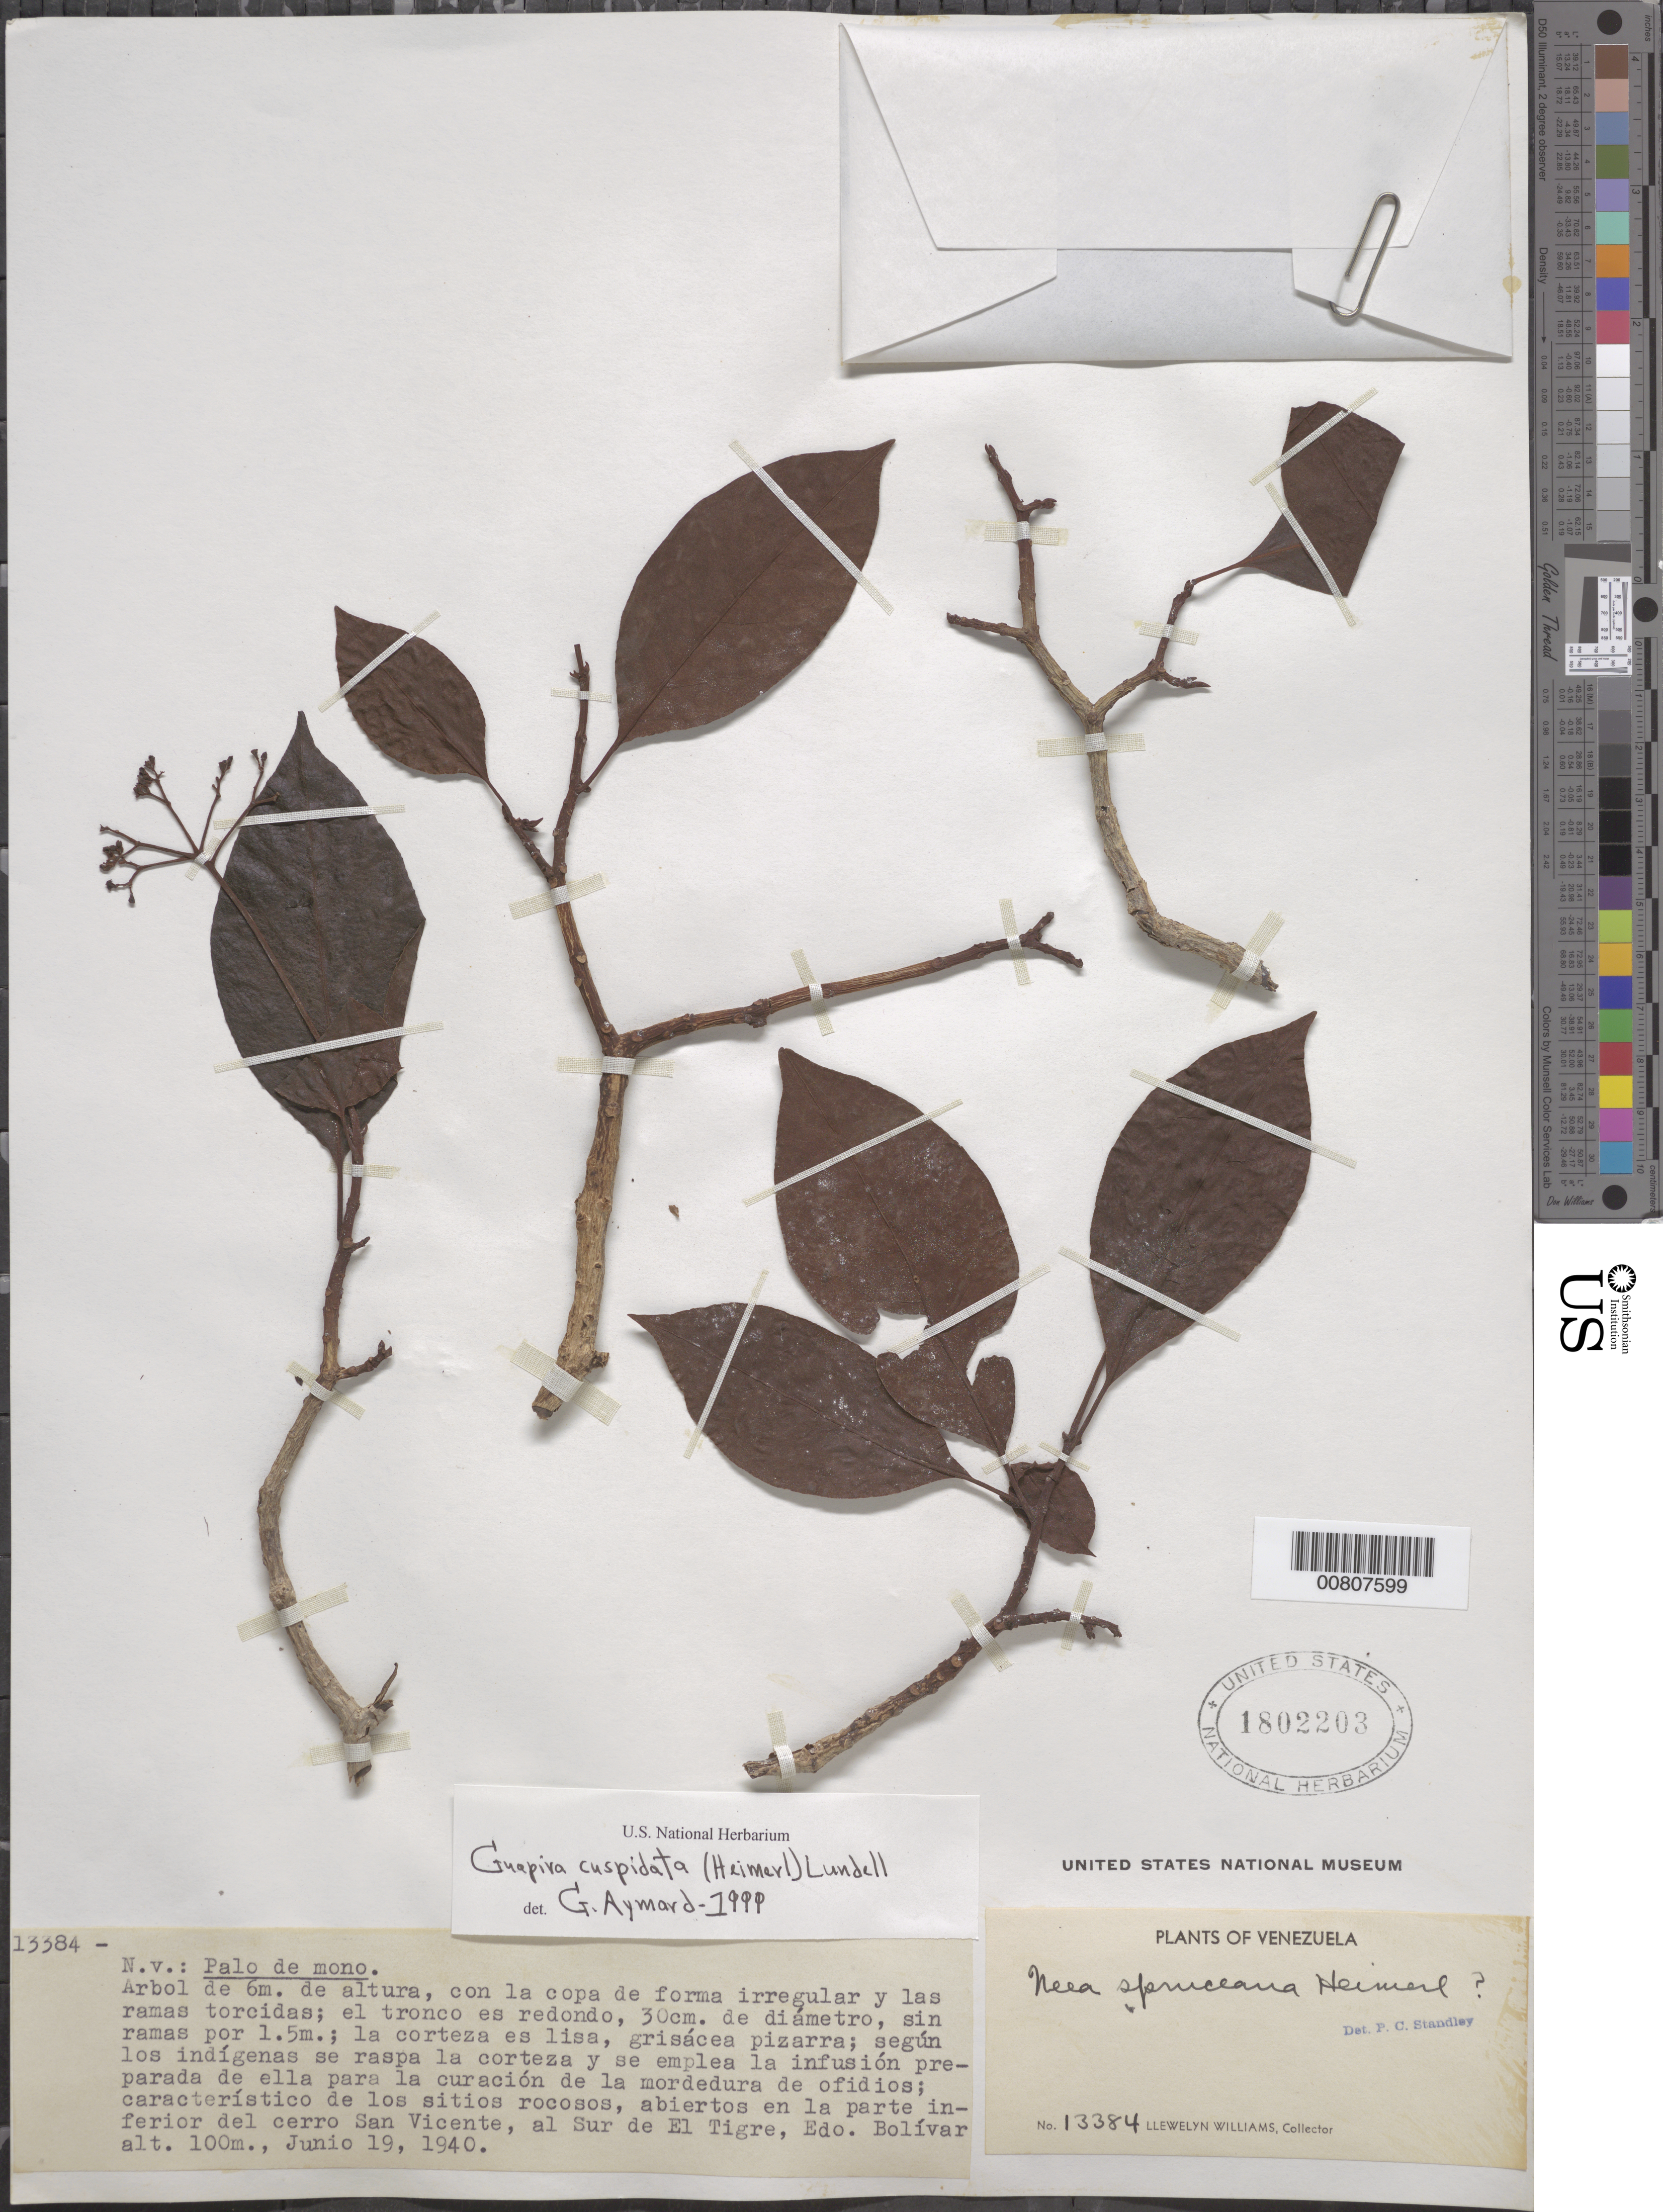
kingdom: Plantae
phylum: Tracheophyta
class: Magnoliopsida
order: Caryophyllales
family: Nyctaginaceae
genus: Guapira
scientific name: Guapira cuspidata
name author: (Heimerl) Lundell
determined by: Aymard C., G. A., (PORT), Univ. Nac. Exp. de los Llanos Ezequiel Zamora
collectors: Ll. Williams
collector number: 13384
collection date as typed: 19-Jun-40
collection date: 1940-06-19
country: Venezuela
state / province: Bolívar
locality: Cerro San Vicente, S de El Tigre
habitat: Sitios rocosos, abiertos enla parte inferior del cerro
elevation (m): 100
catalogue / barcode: US 1802203